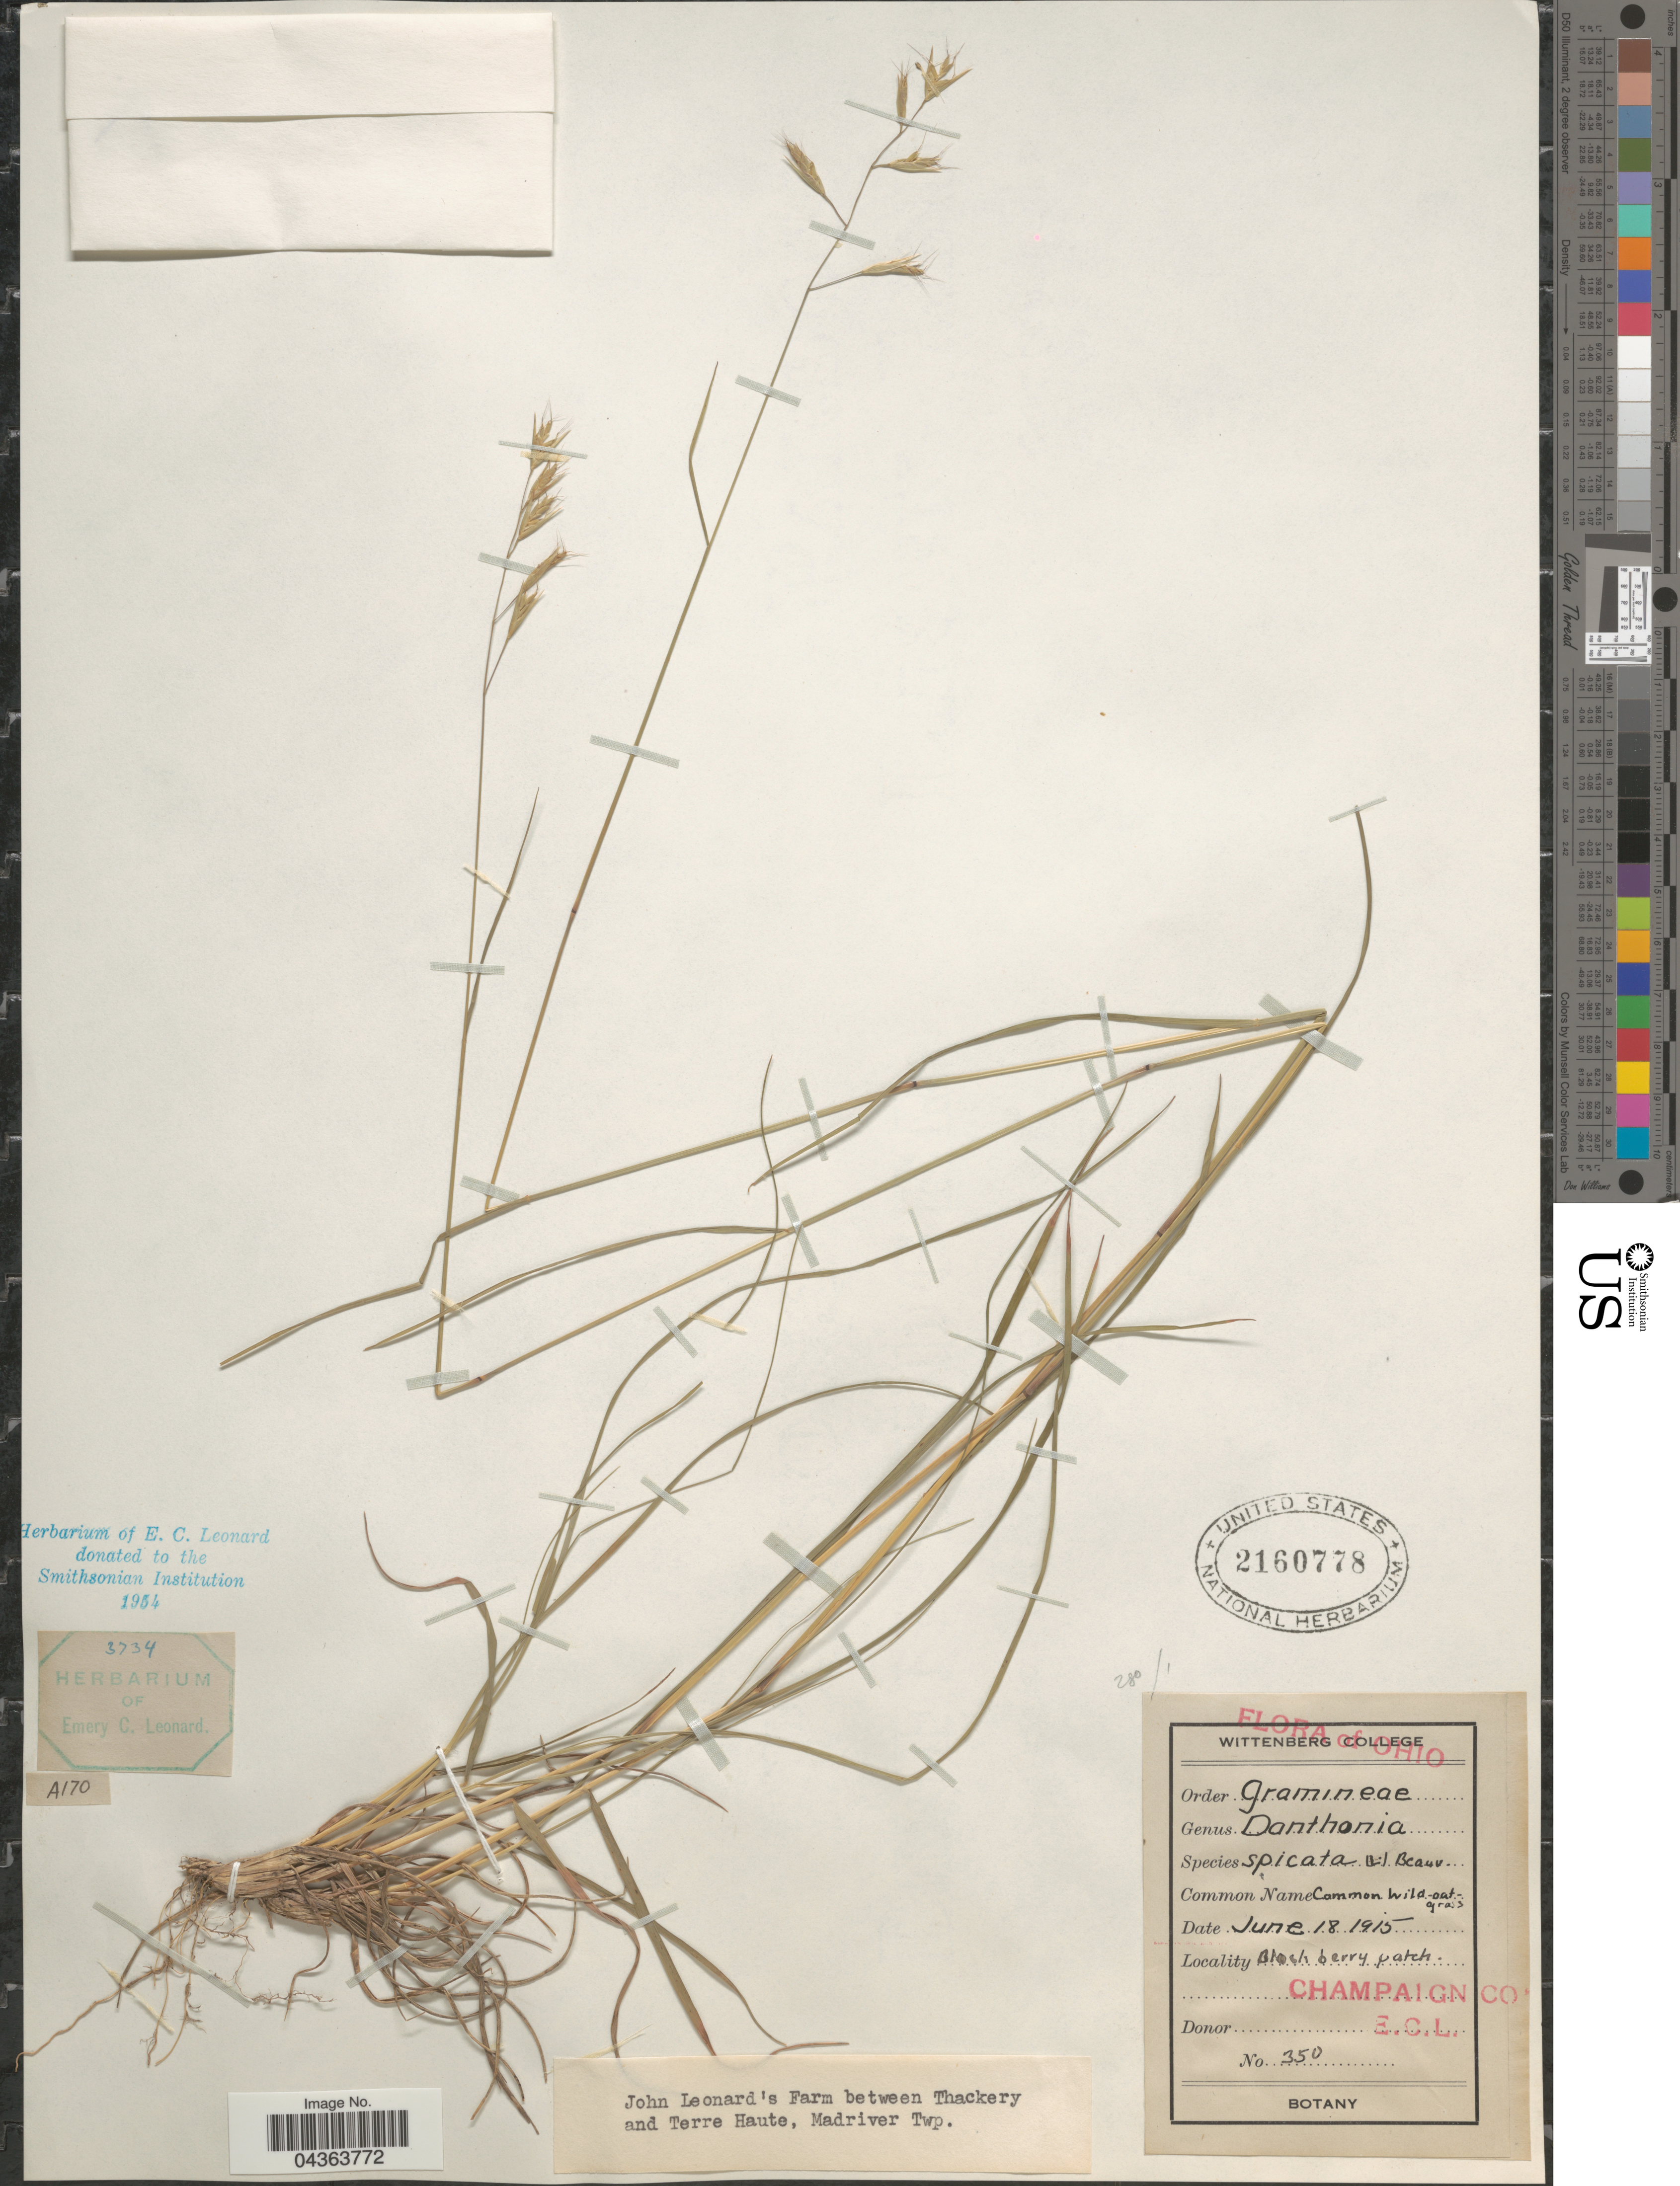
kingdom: Plantae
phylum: Tracheophyta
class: Liliopsida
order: Poales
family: Poaceae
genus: Danthonia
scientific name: Danthonia spicata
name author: (L.) P. Beauv. ex Roem. & Schult.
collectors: E. C. Leonard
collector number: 350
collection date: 1915-06-18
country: United States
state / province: Ohio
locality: Blackberry patch. Champaign Co. John Leonard's Farm between Thackery and Terre Haute, Madriver Twp.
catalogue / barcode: US 2160778